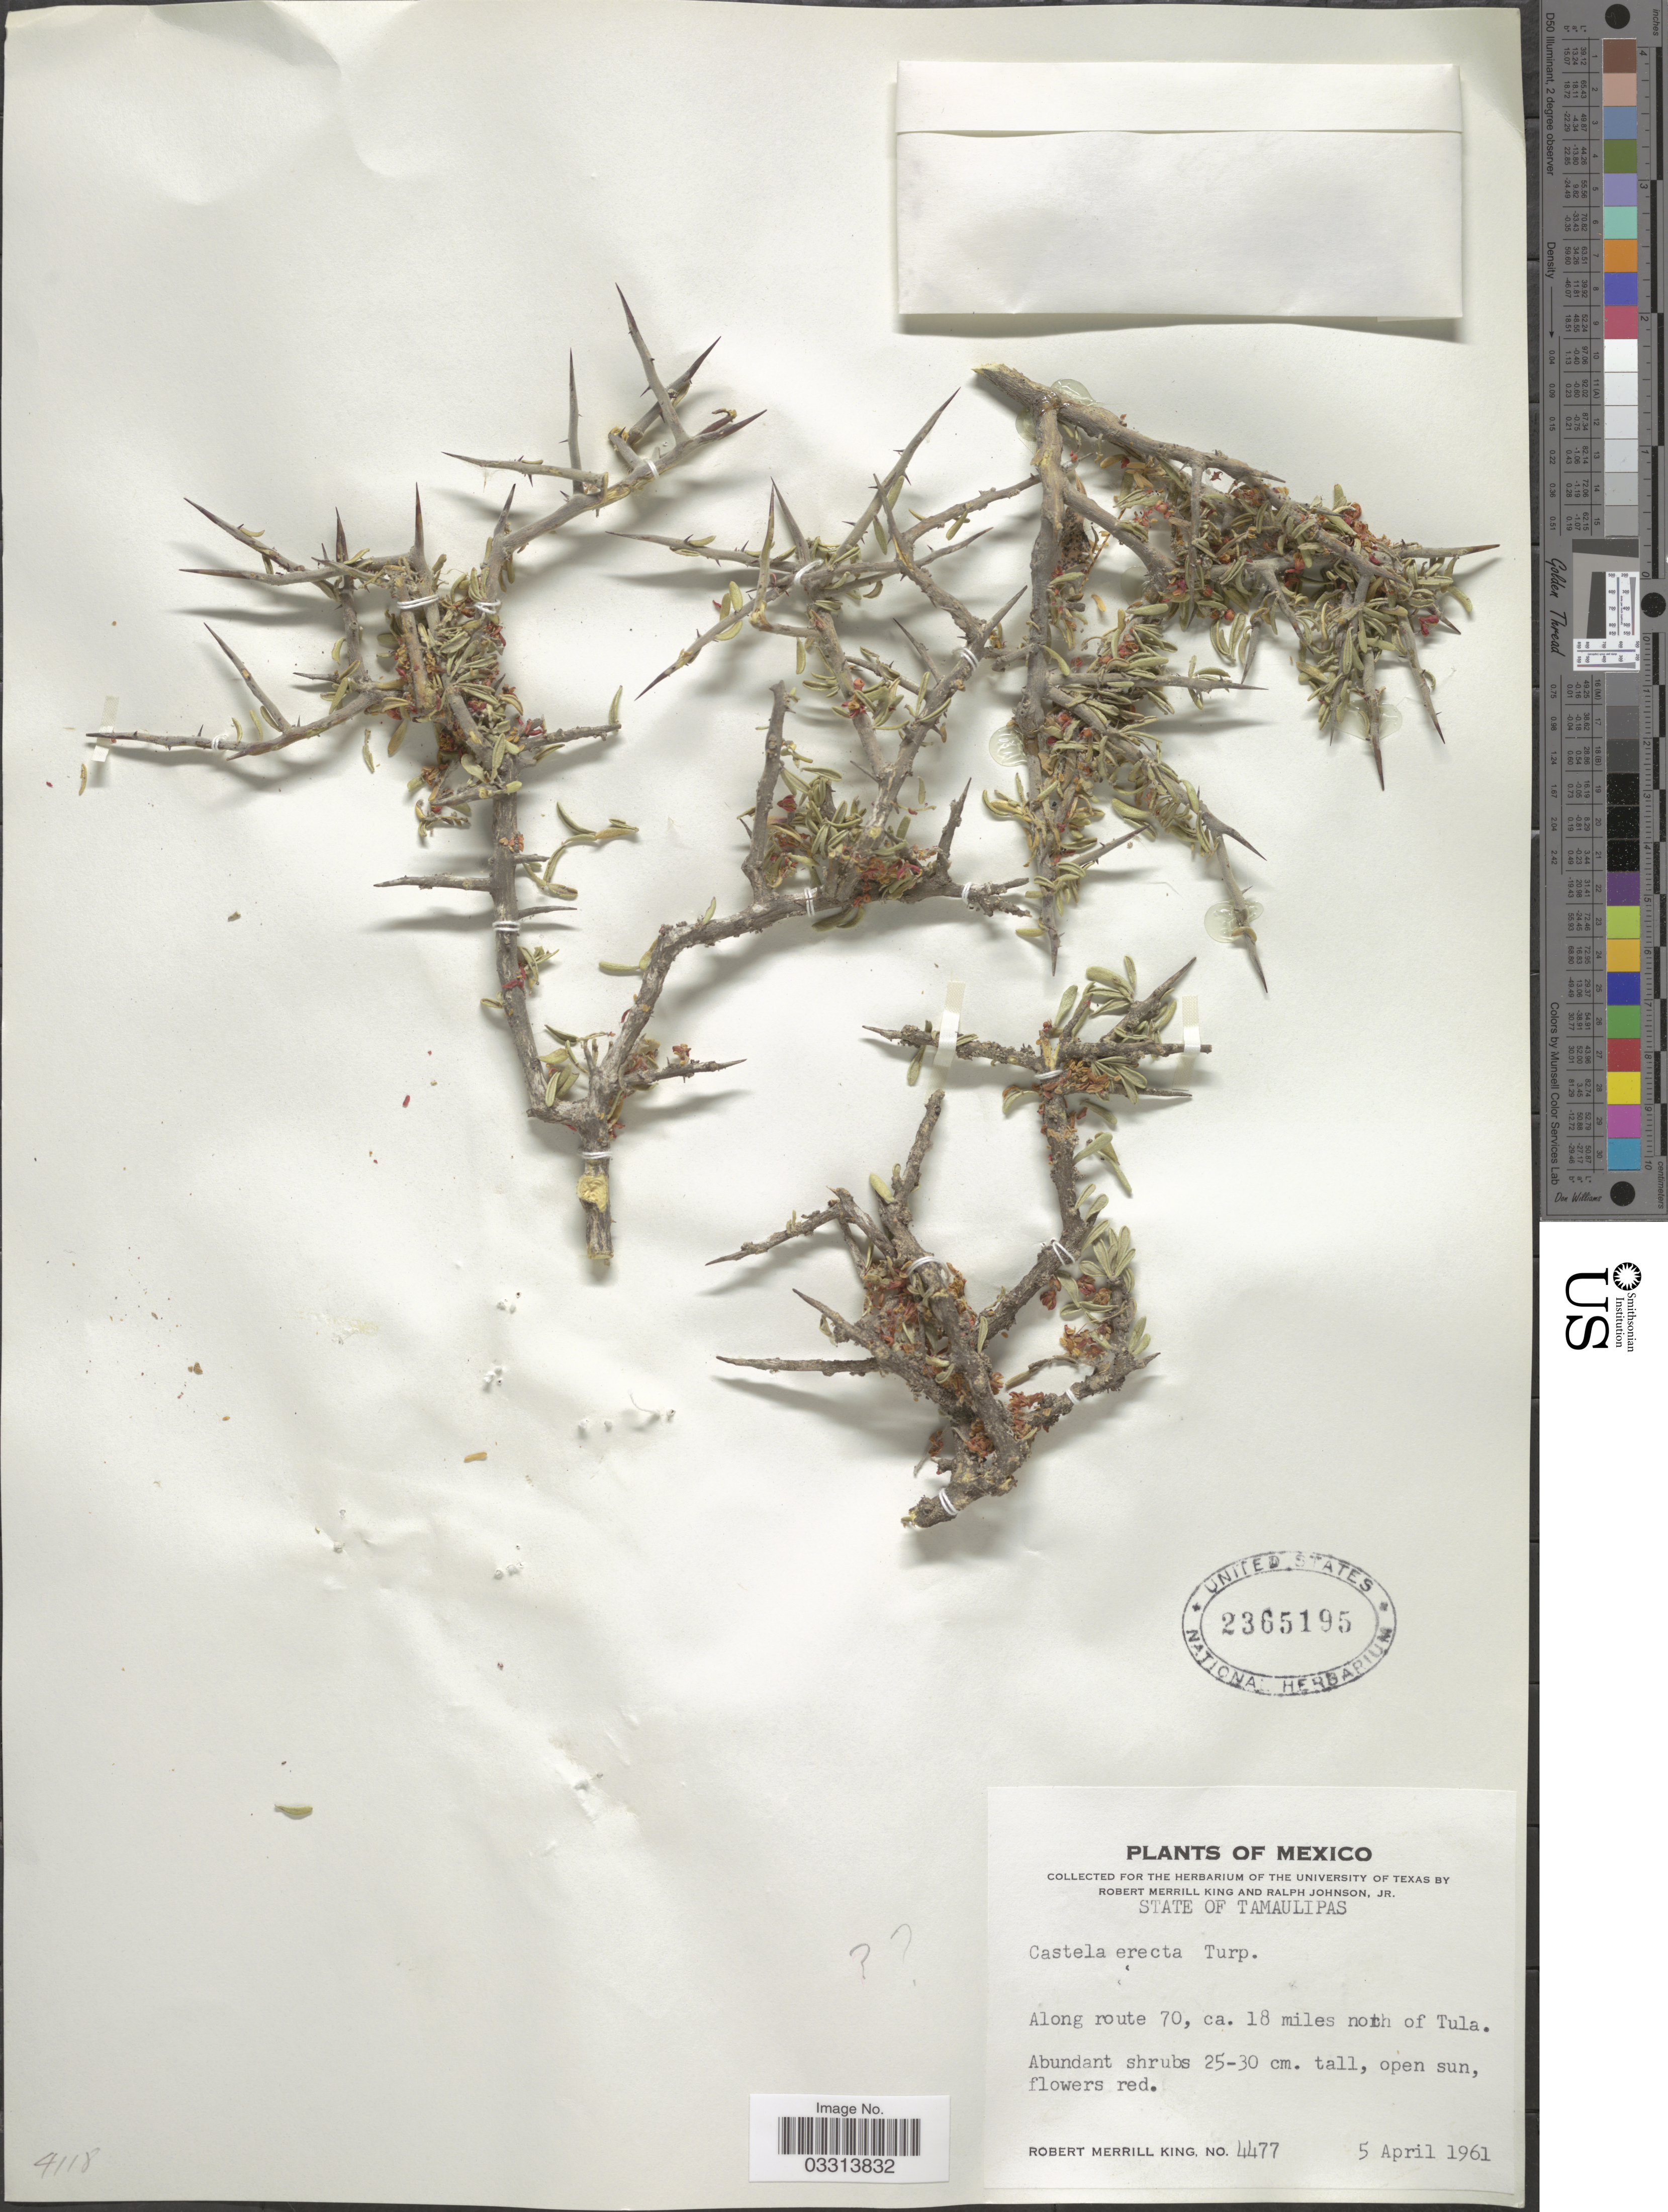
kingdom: Plantae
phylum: Tracheophyta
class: Magnoliopsida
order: Sapindales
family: Simaroubaceae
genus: Castela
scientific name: Castela erecta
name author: Turpin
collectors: R. M. King & R. Johnson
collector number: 4477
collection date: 1961-04-05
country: Mexico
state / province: Tamaulipas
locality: Along route 70, ca. 18 miles north of Tula.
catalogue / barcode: US 2365195